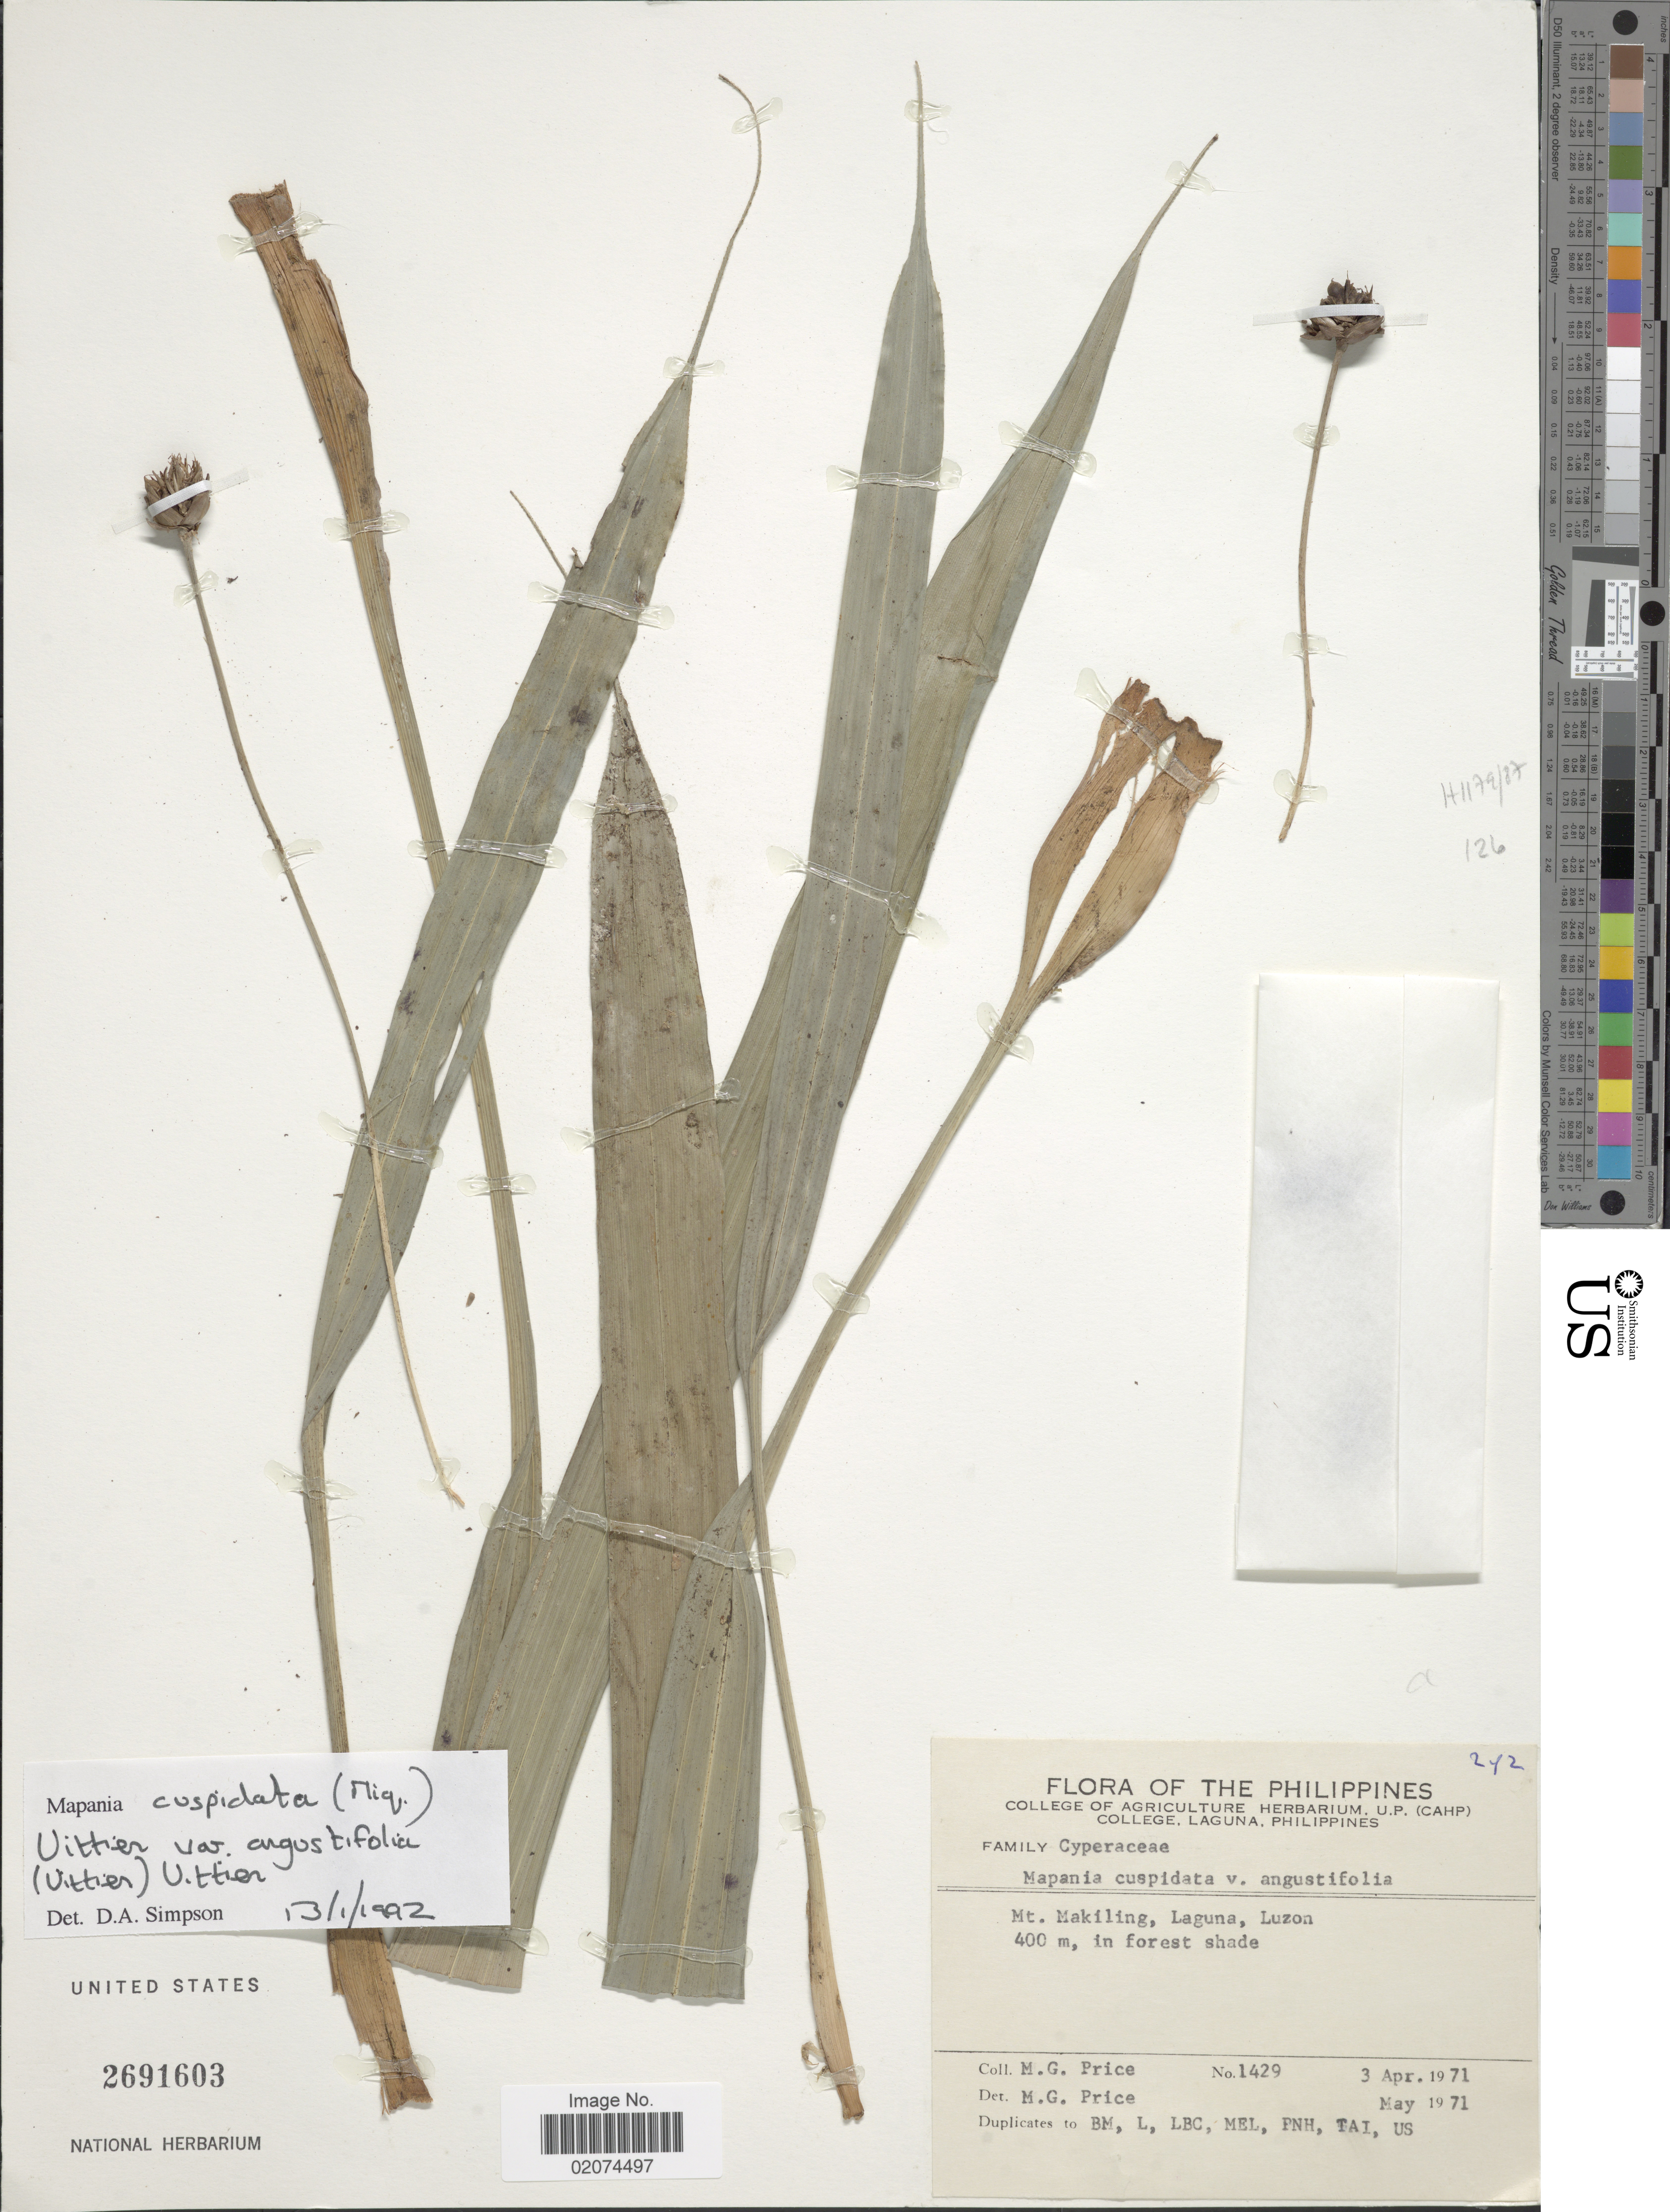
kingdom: Plantae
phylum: Tracheophyta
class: Liliopsida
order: Poales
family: Cyperaceae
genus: Mapania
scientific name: Mapania cuspidata var. angustifolia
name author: (Uittien) Uittien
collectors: M. G. Price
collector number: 1429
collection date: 1971-04-03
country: Philippines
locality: Mt. Makiling, Laguna, Luzon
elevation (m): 400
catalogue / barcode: US 2691603